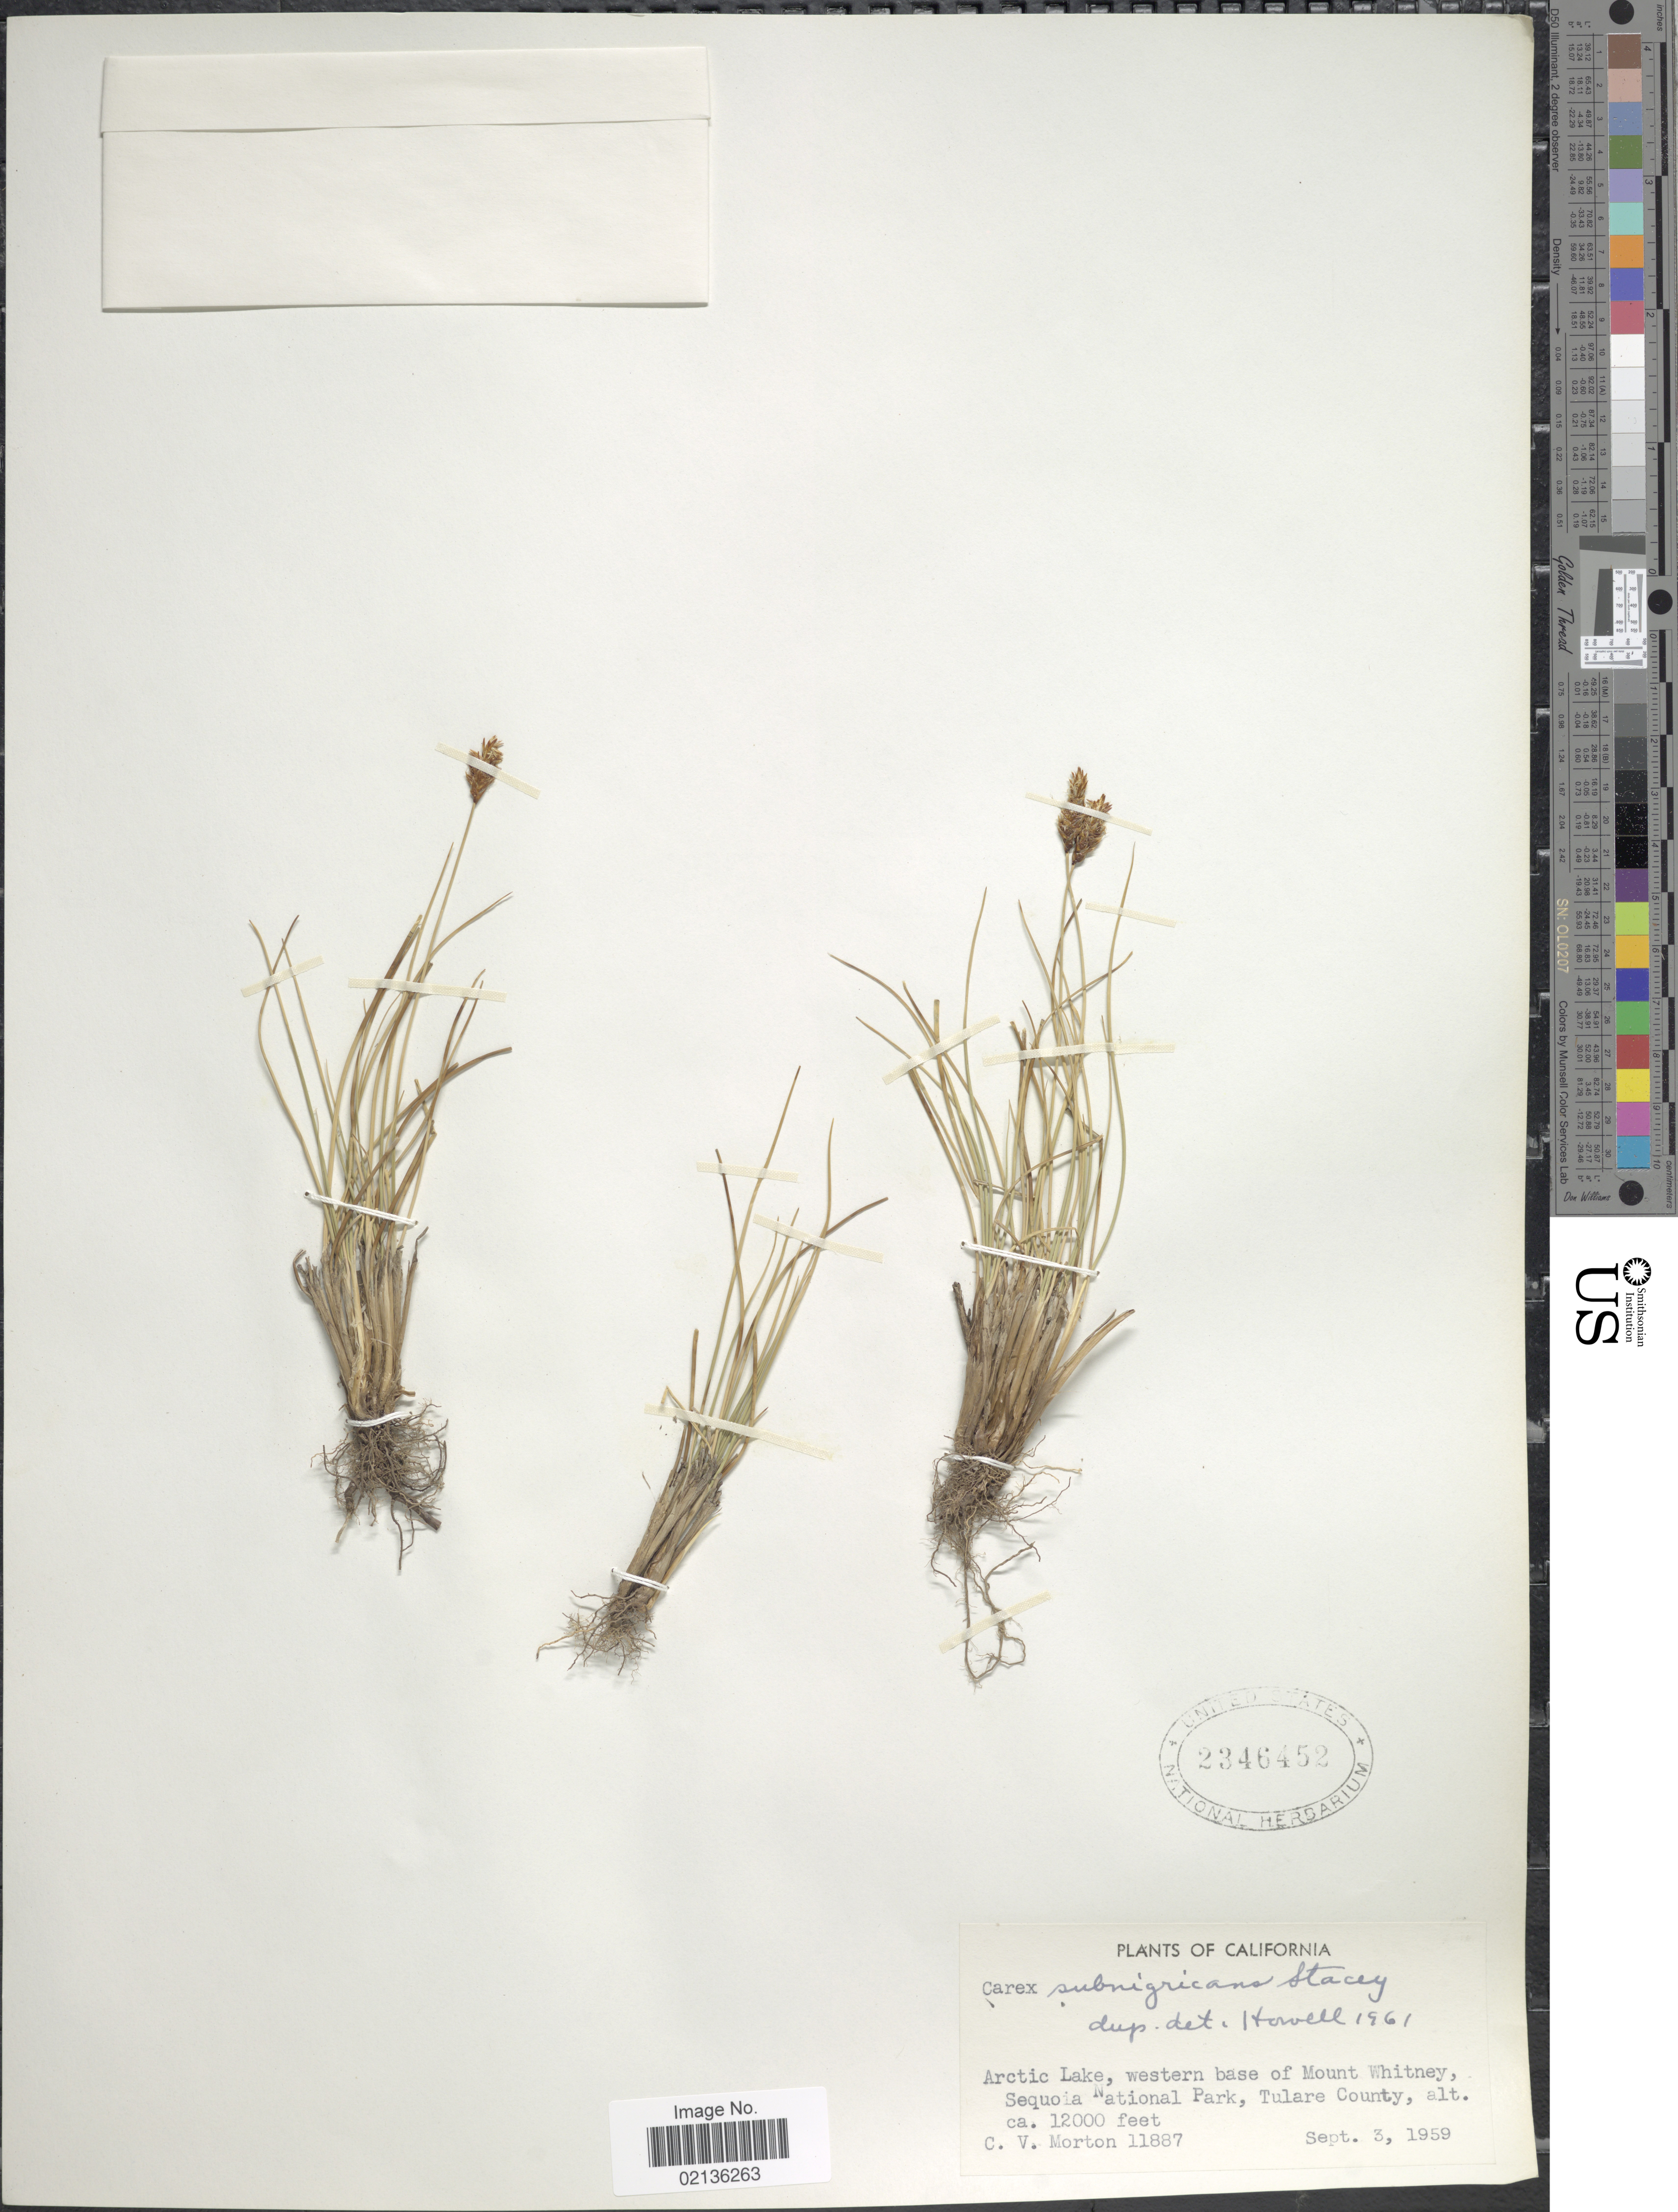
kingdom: Plantae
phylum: Tracheophyta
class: Liliopsida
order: Poales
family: Cyperaceae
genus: Carex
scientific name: Carex subnigricans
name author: Stacey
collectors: C. V. Morton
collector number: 11887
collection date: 1959-09-03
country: United States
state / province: California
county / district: Tulare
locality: Arctic Lake, western base of Mount Whitney, Sequoia National Park, Tulare County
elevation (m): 3658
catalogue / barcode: US 2346452